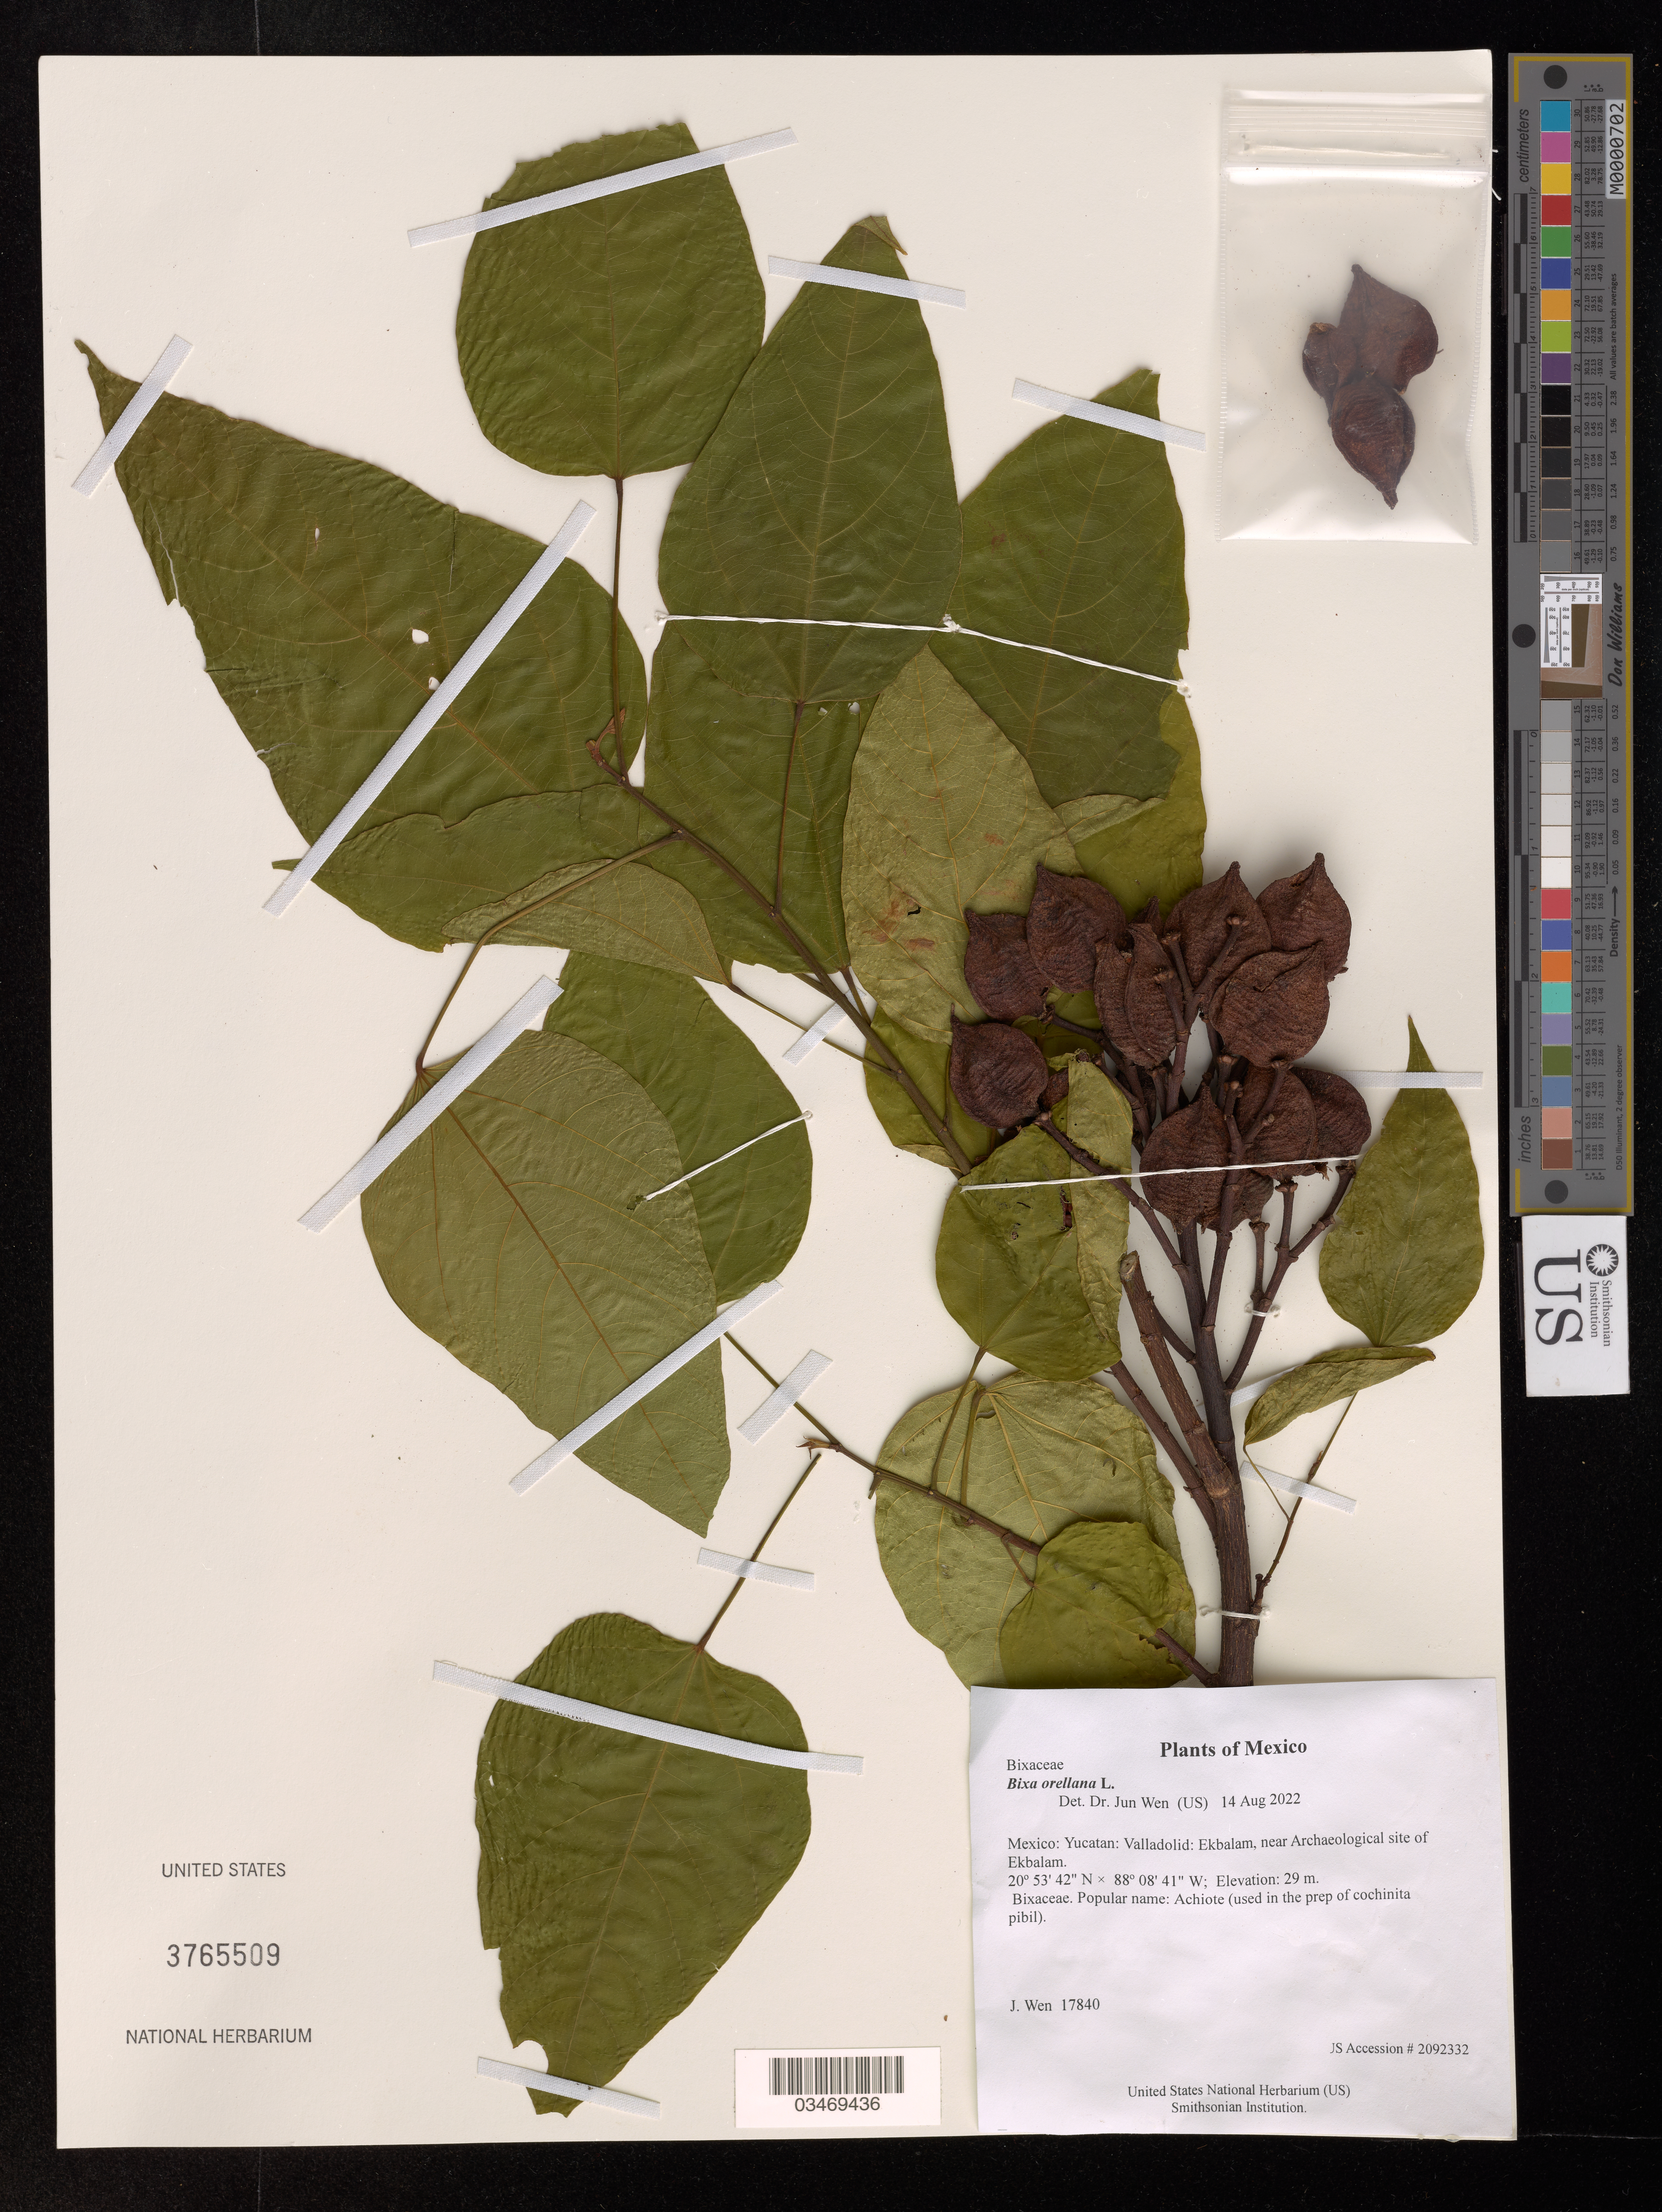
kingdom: Plantae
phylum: Tracheophyta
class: Magnoliopsida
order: Malvales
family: Bixaceae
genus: Bixa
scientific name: Bixa orellana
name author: L.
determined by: Wen, Jun, (BOT), Smithsonian Institution - National Museum of Natural History (UNITED STATES)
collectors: J. Wen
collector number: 17840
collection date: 2022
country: Mexico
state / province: Yucatan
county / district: Valladolid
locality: Ekbalam, near Archaeological site of Ekbalam.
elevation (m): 29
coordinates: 20 5342 N, 88 841 W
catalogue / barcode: US 3765509